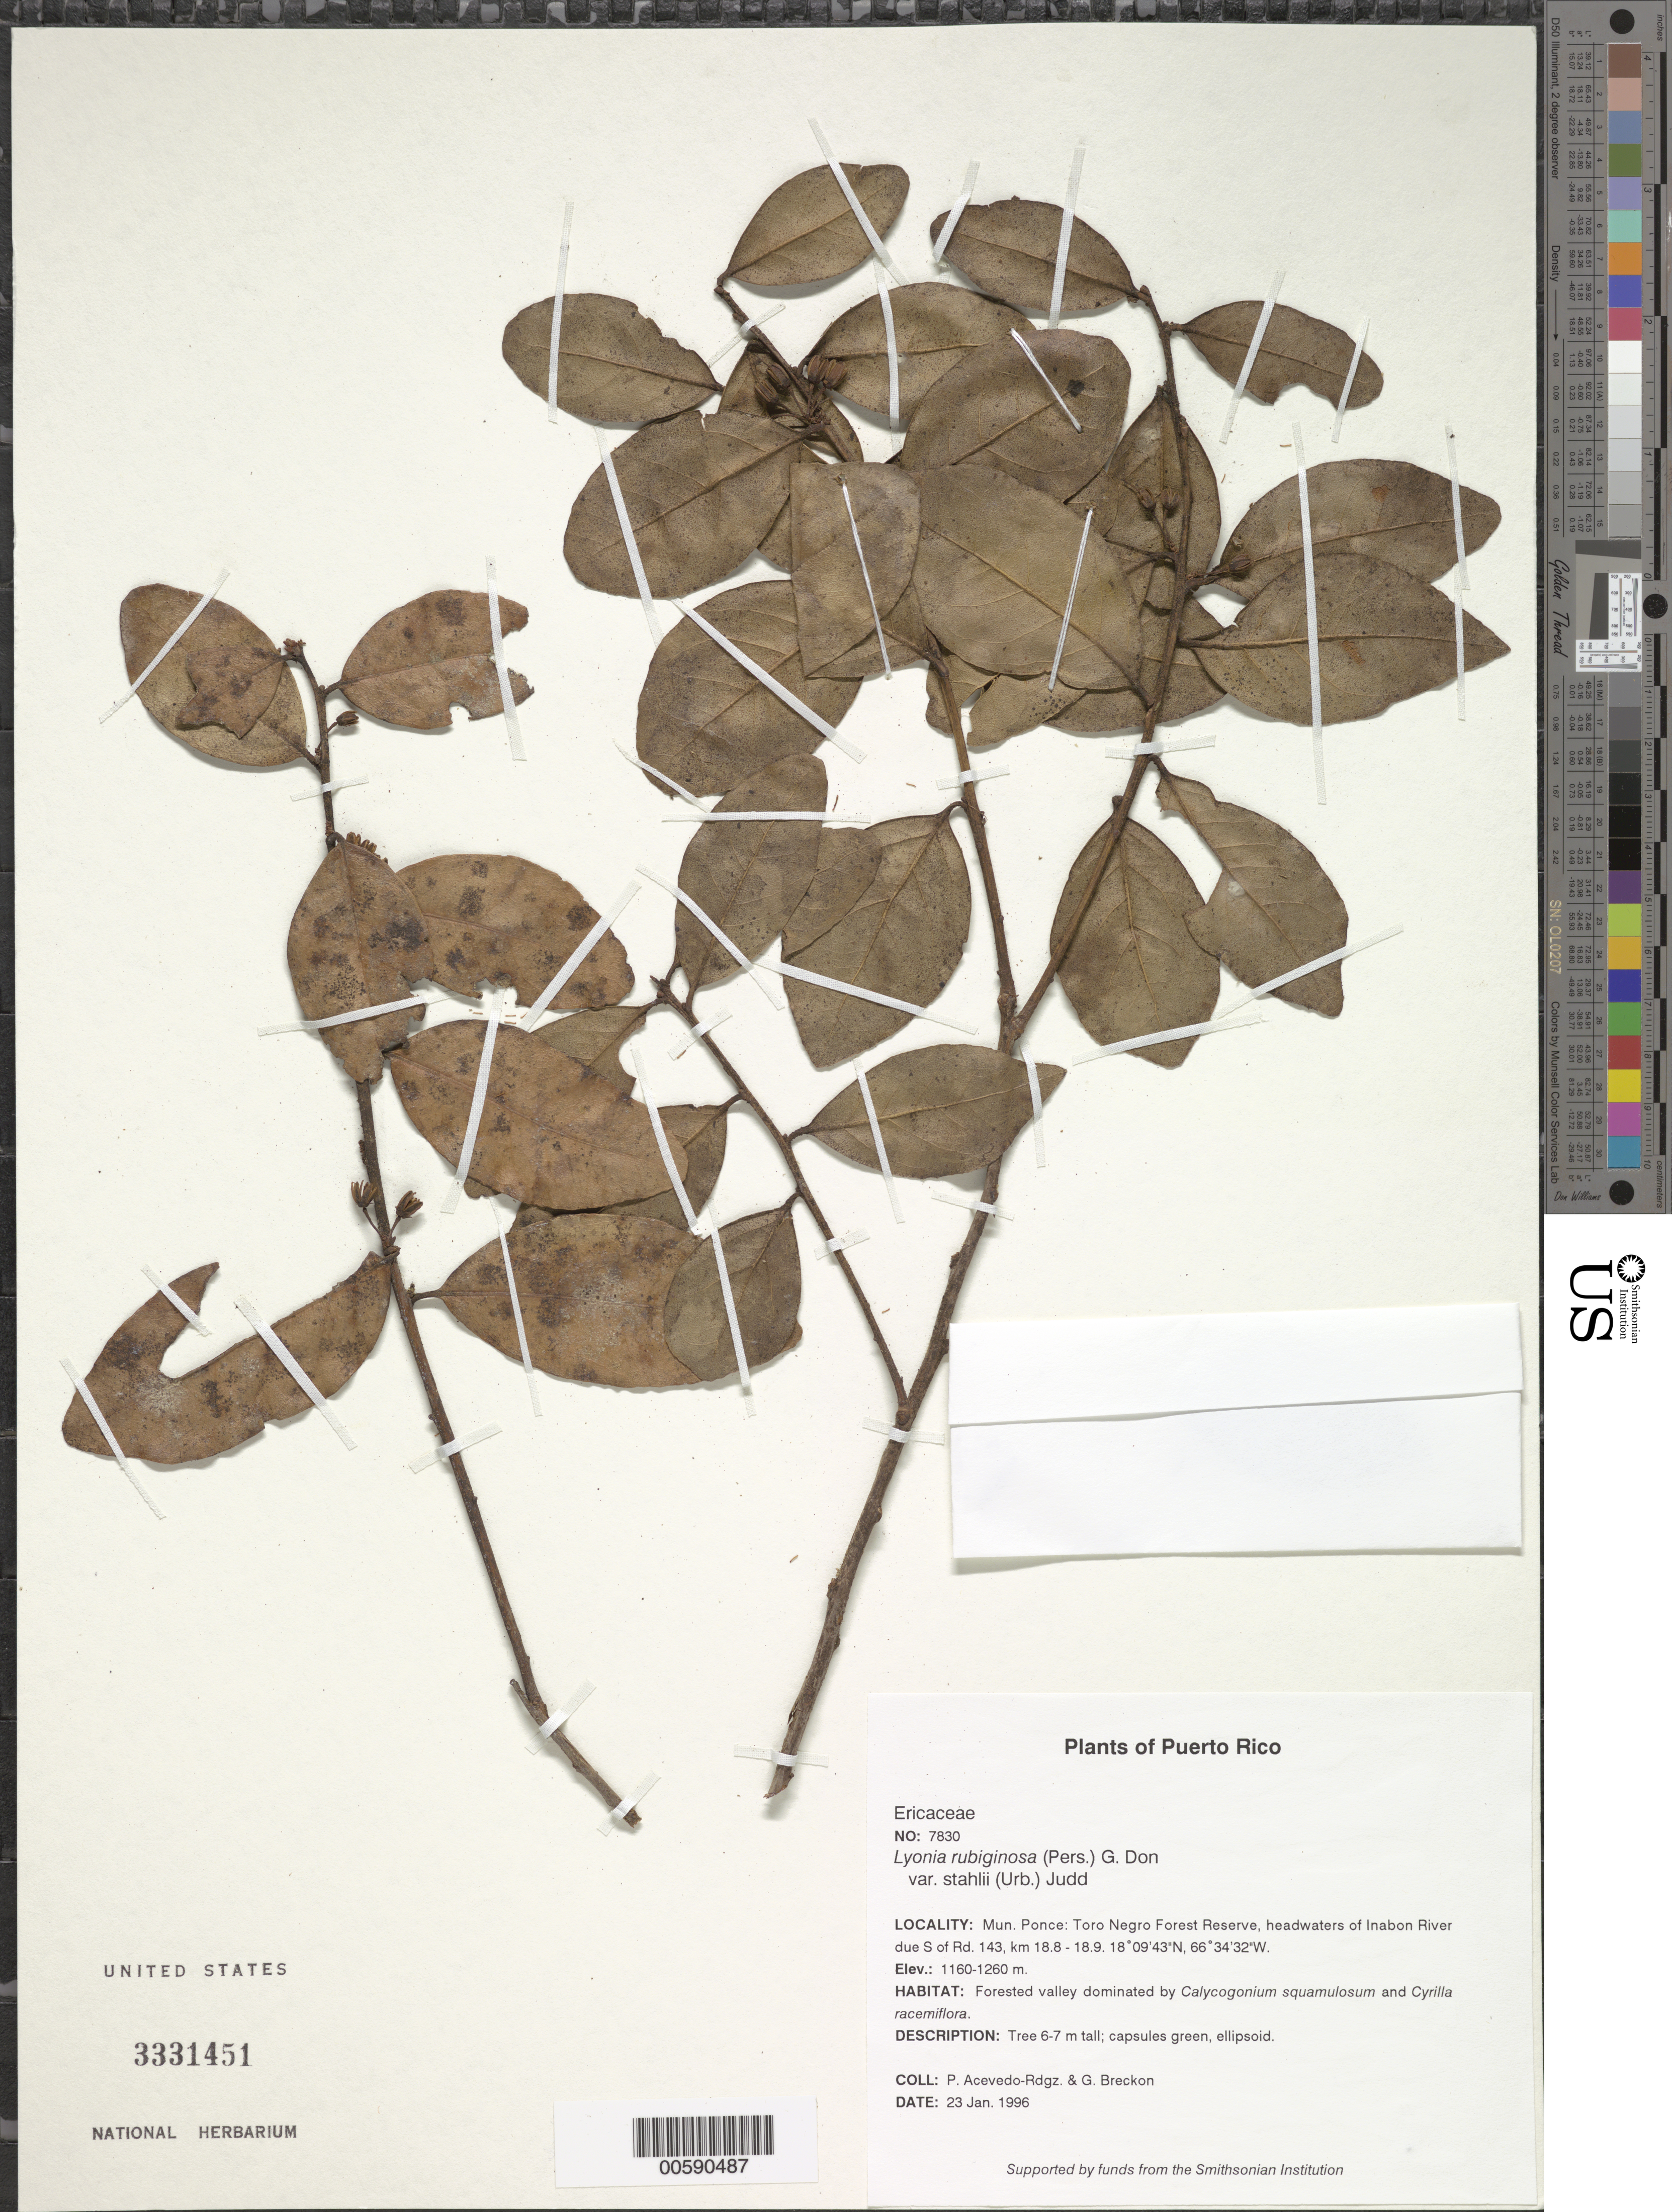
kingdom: Plantae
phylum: Tracheophyta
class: Magnoliopsida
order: Ericales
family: Ericaceae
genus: Lyonia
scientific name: Lyonia rubiginosa var. stahlii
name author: (Urb.) Judd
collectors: P. Acevedo-Rodr. & G. J. Breckon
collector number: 7830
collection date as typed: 23 Jan 1996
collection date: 1996-01-23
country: Puerto Rico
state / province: Ponce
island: Puerto Rico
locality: Ponce: Jayuya, Toro Negro Forest Reserve, headwaters of Inabon River due S of Rd. 143, km 18.8 - 18.9.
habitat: Forested valley dominated by Calycogonium squamulosum and Cyrilla racemiflora.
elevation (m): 1160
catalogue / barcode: US 3331451